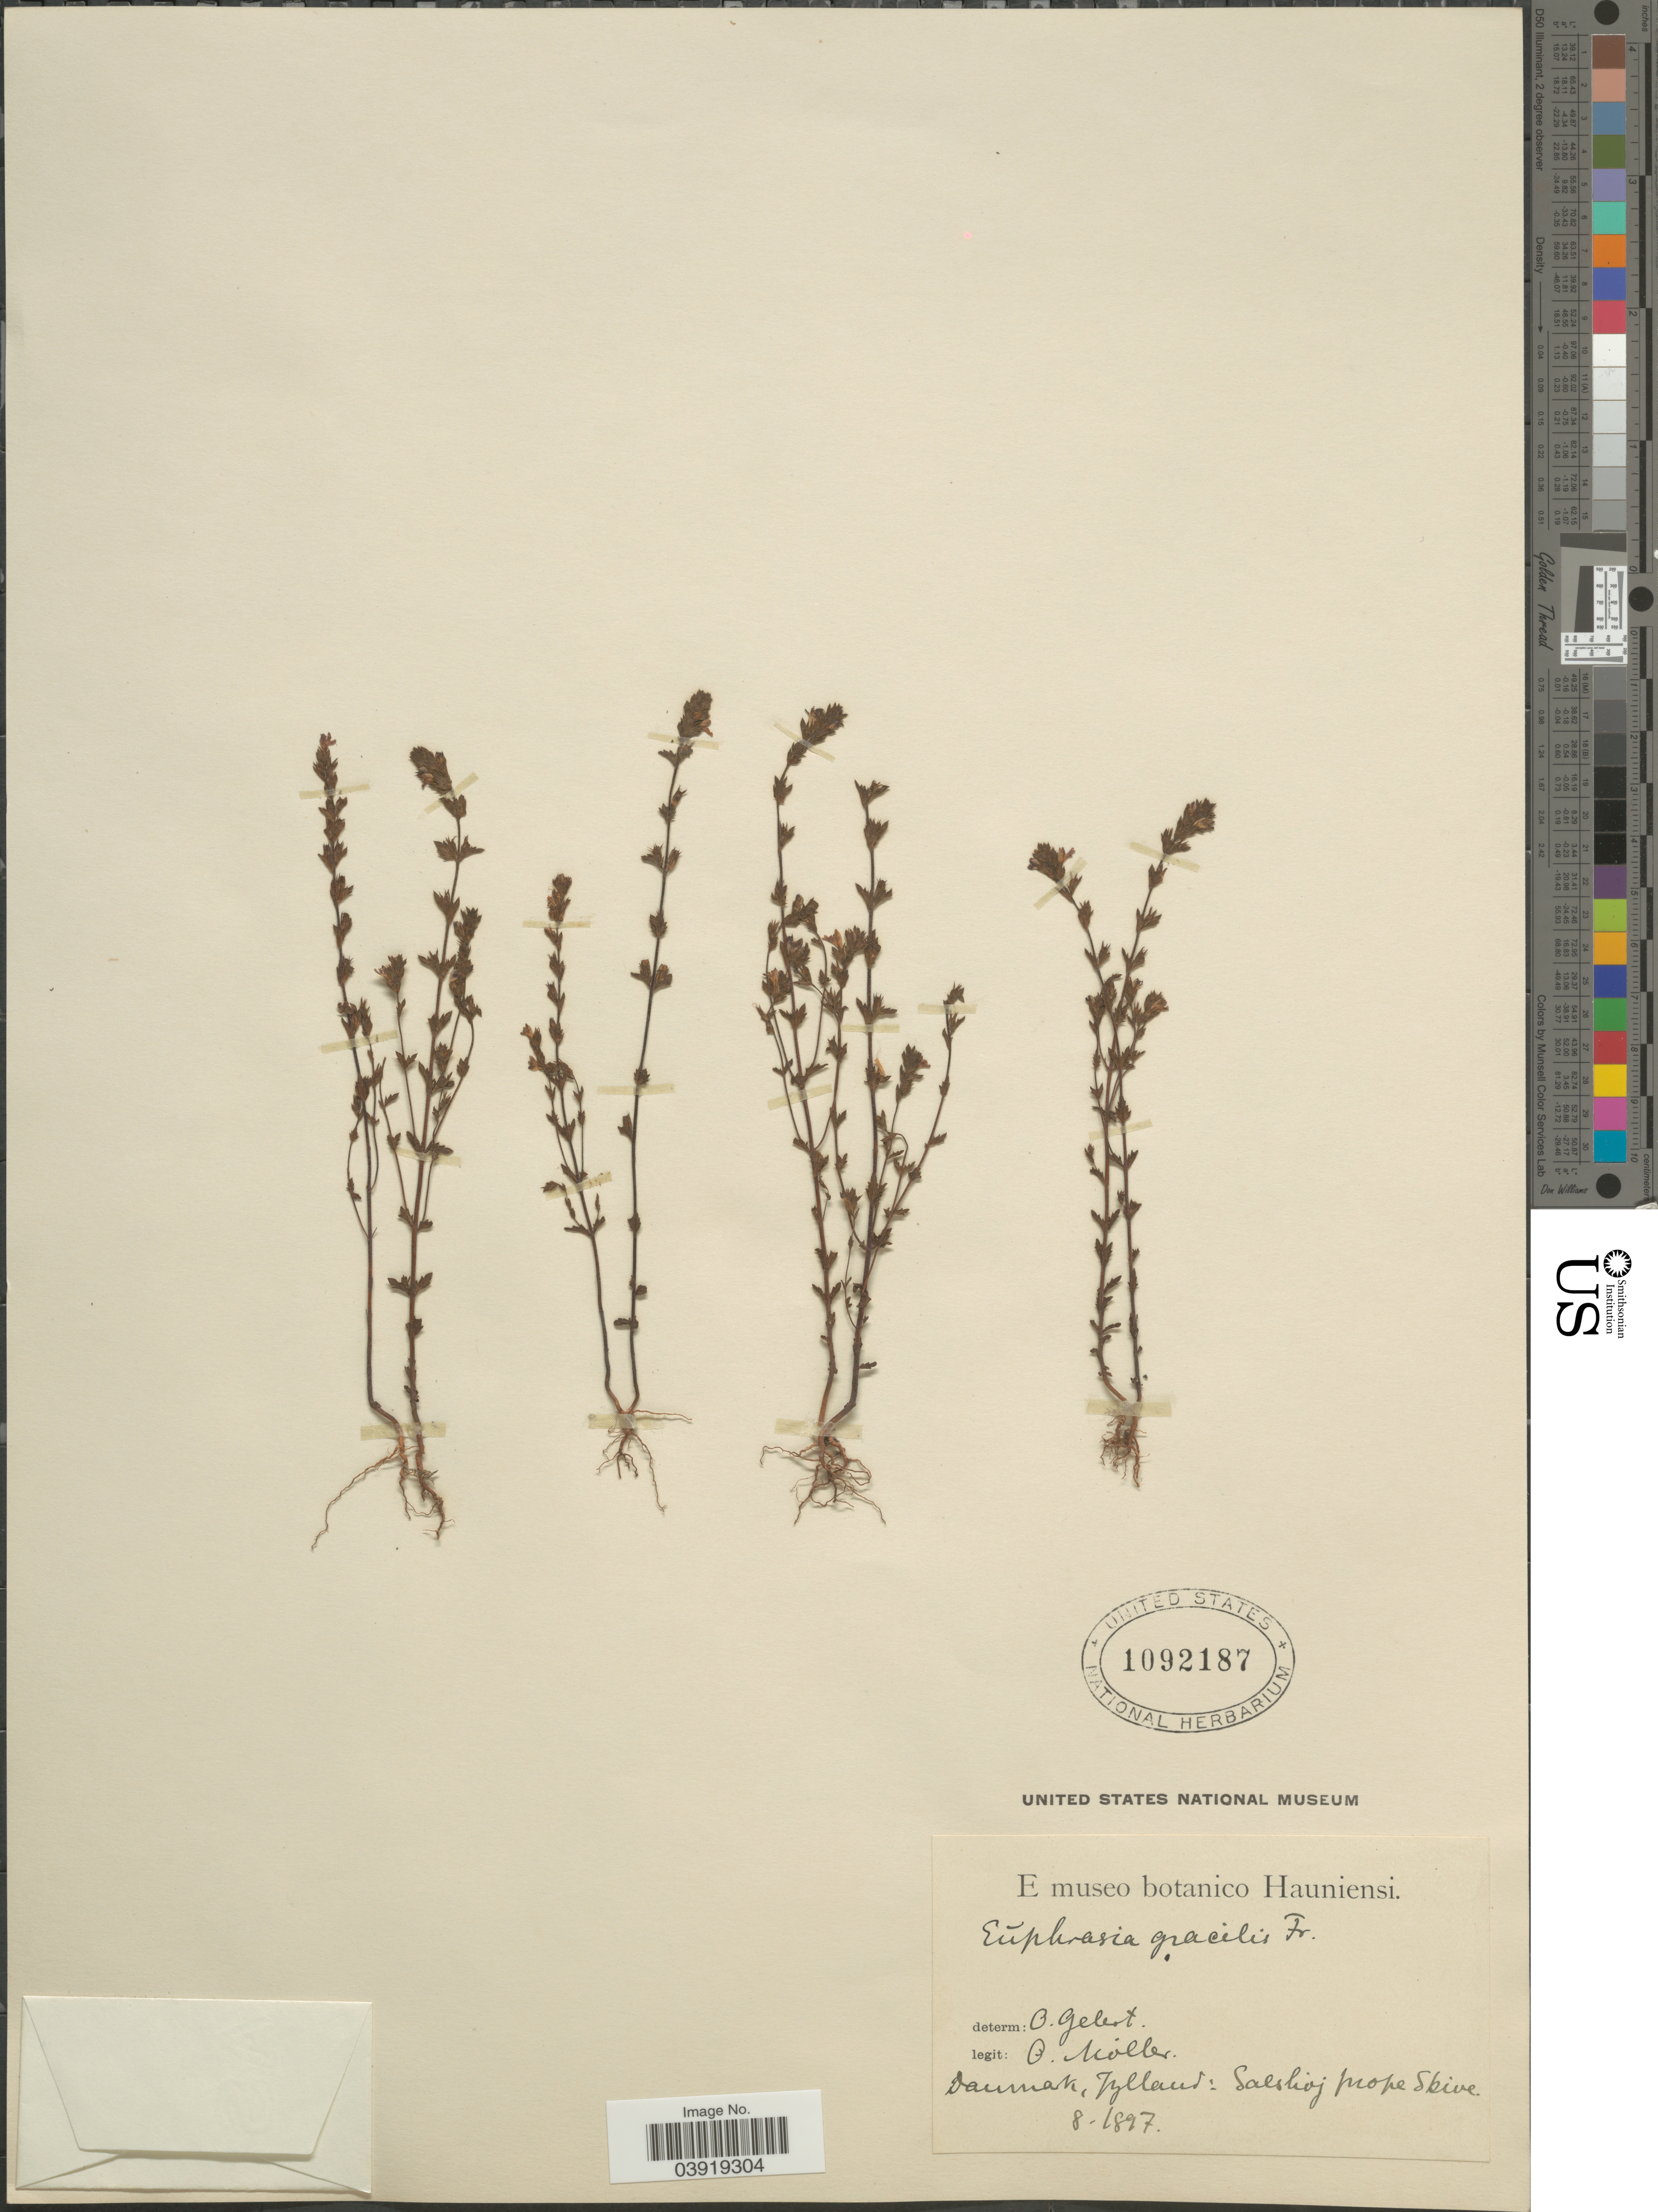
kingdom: Plantae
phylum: Tracheophyta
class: Magnoliopsida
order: Lamiales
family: Orobanchaceae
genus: Euphrasia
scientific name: Euphrasia gracilis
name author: (Fr.) Fr.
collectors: O. Möller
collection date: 1897-08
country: Denmark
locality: Danmark, Jylland: Salshoj prope Skive.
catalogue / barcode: US 1092187